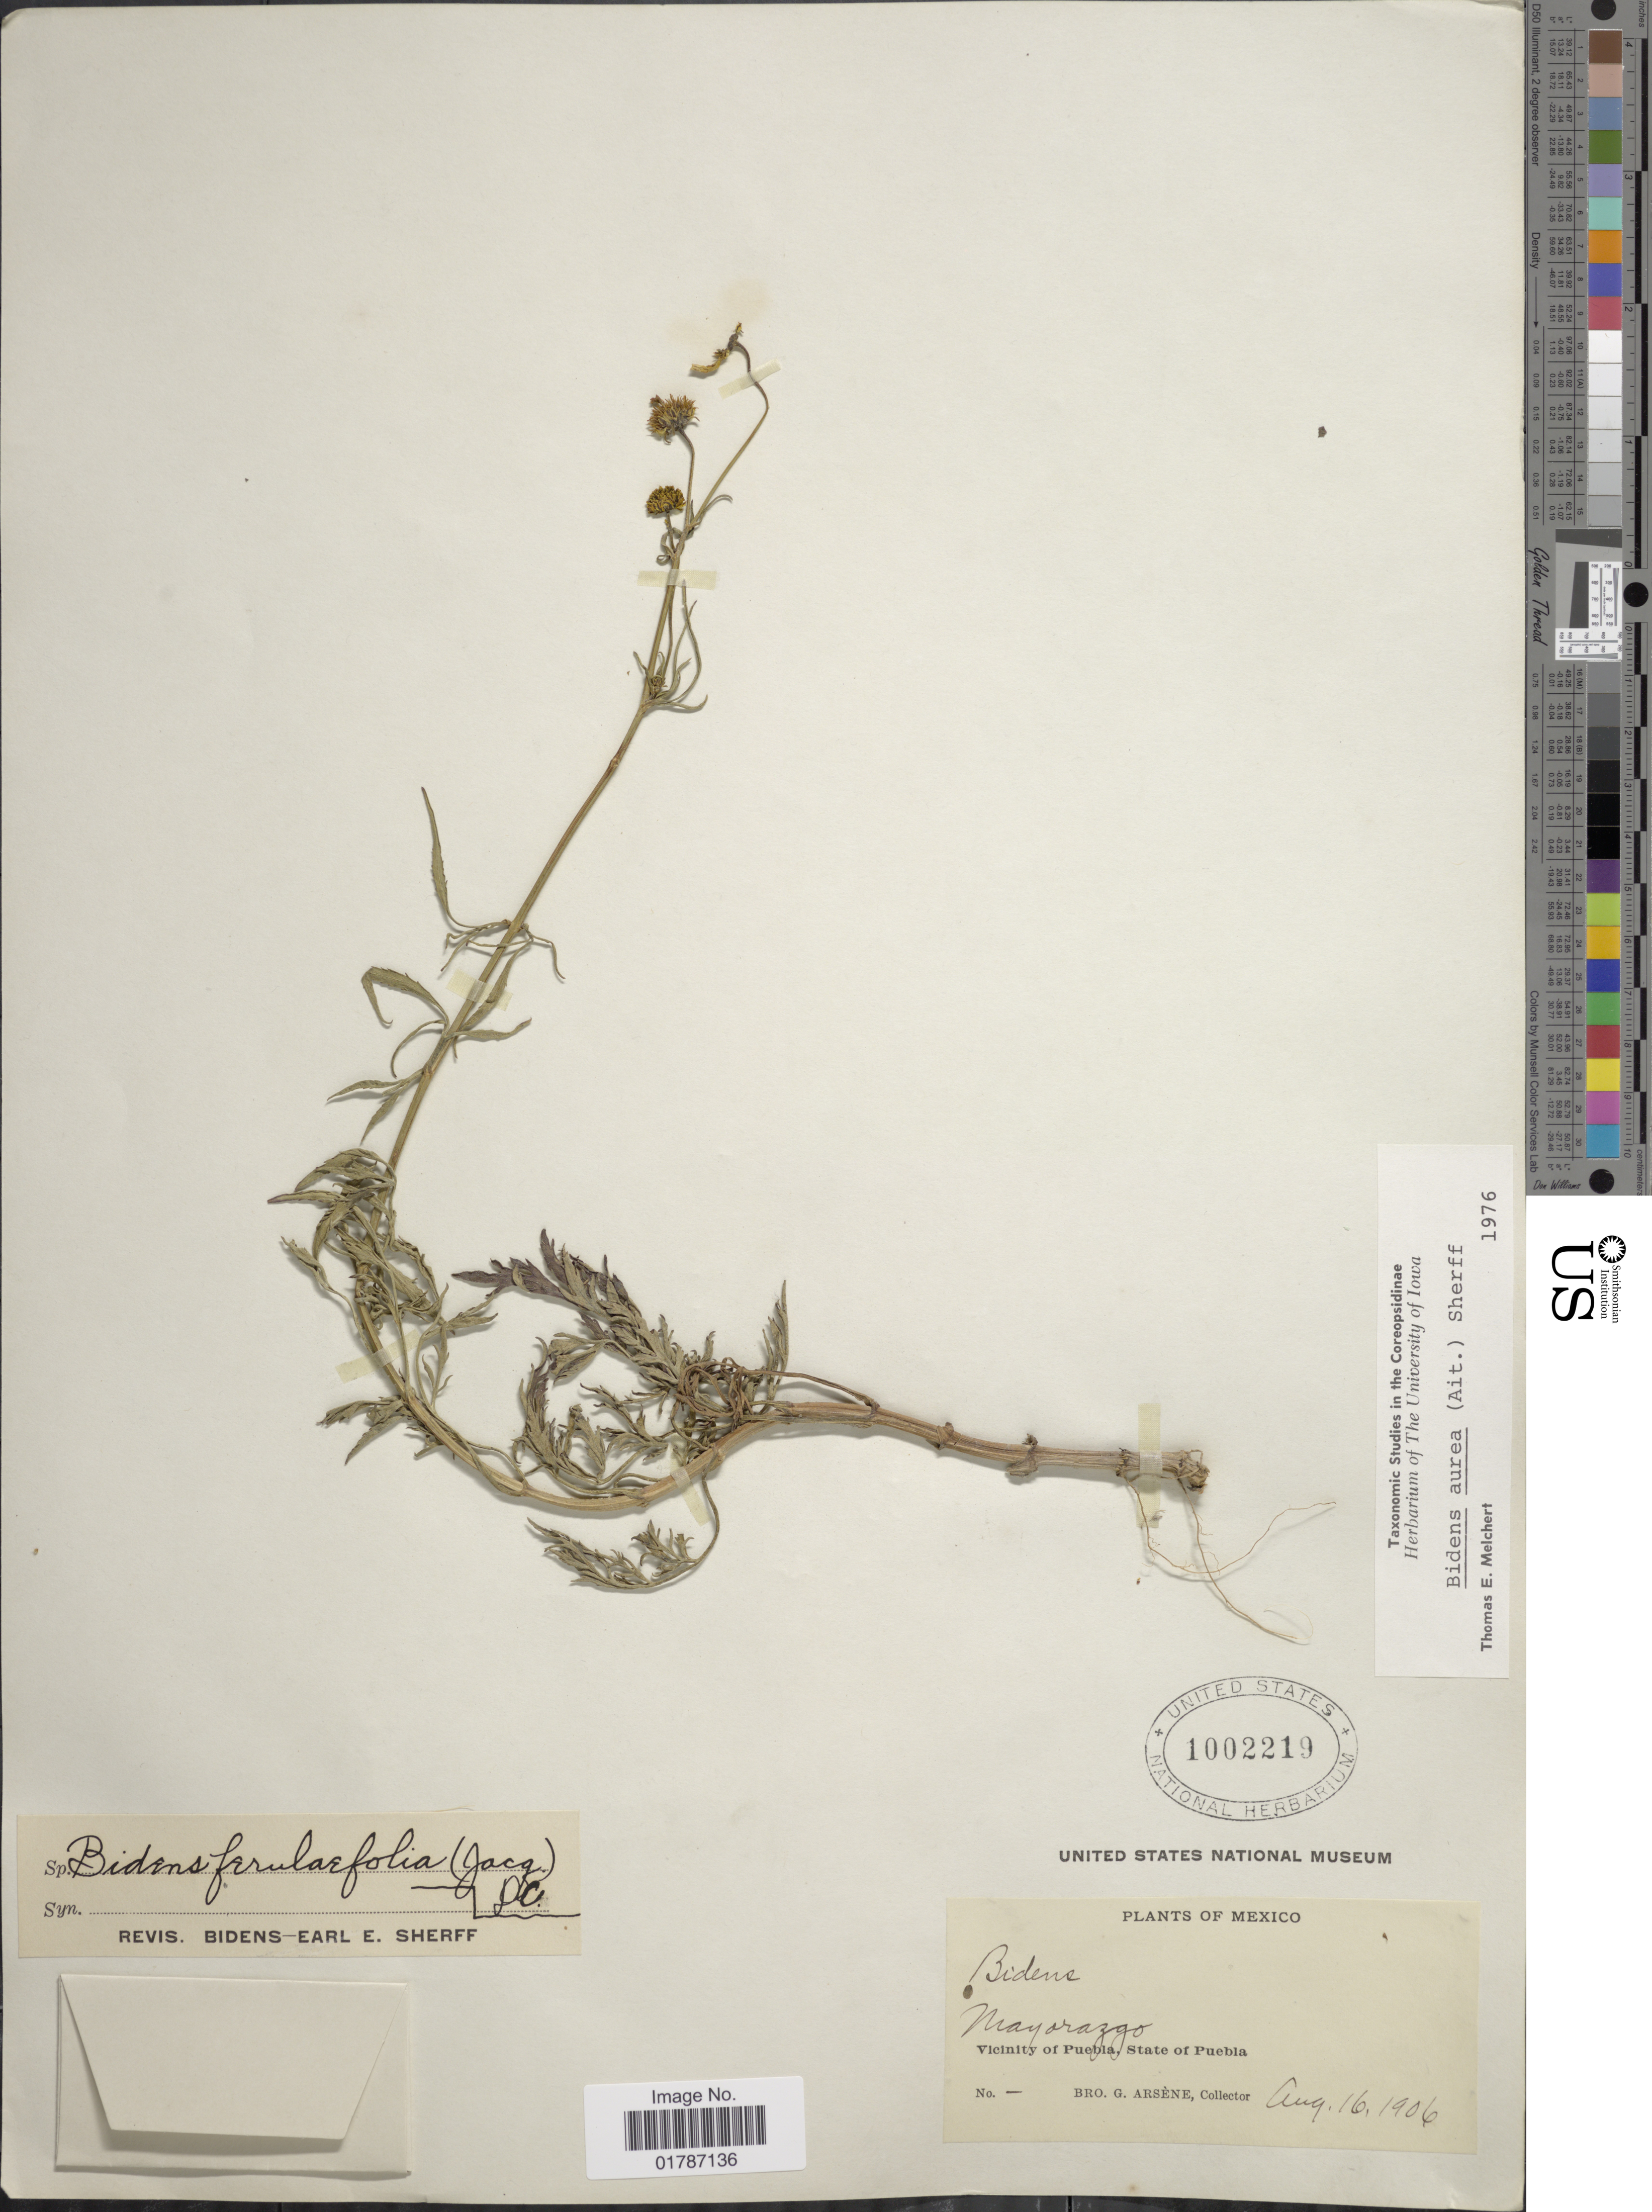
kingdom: Plantae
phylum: Tracheophyta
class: Magnoliopsida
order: Asterales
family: Asteraceae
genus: Bidens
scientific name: Bidens aurea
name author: (Aiton) Sherff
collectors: Bro. G. Arsène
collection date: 1906-08-16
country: Mexico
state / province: Puebla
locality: Mayorazzo, Vicinity of Puebla, State of Puebla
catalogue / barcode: US 1002219